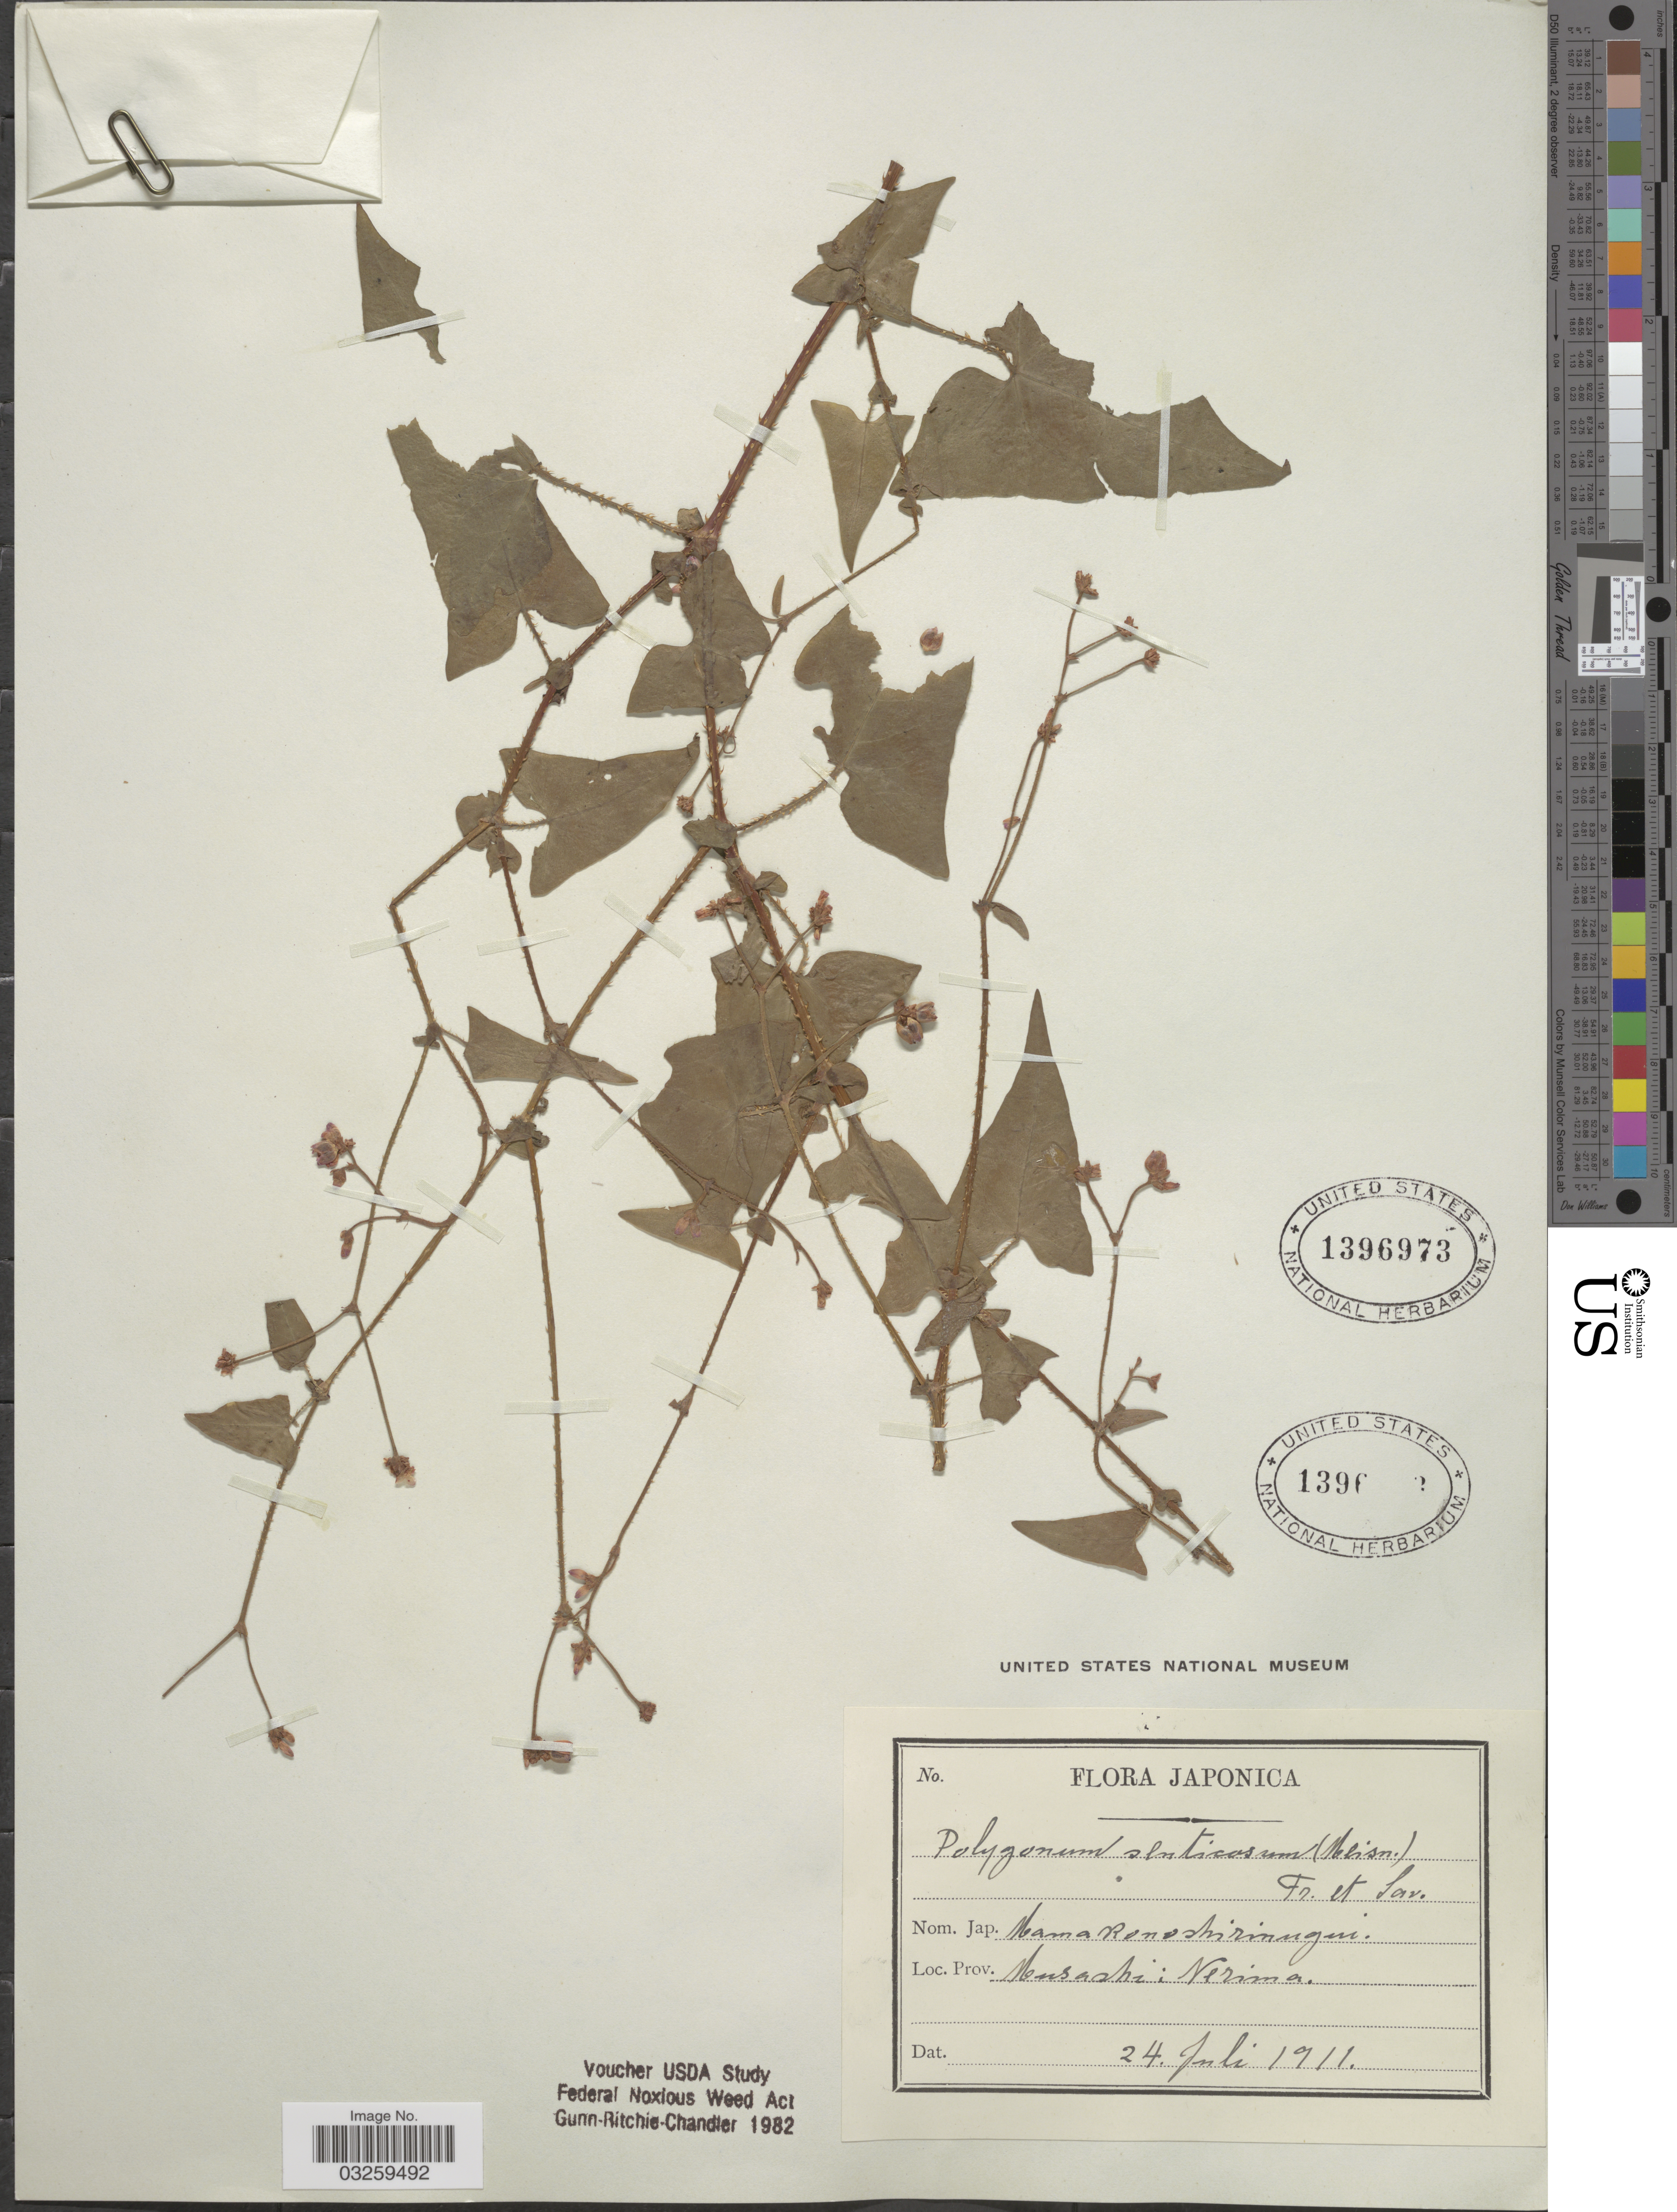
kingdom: Plantae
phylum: Tracheophyta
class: Magnoliopsida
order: Caryophyllales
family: Polygonaceae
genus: Polygonum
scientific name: Polygonum senticosum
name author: Franch. & Sav.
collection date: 1911-07-24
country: Japan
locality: Prov. Musashi: Nerima.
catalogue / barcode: US 1396973